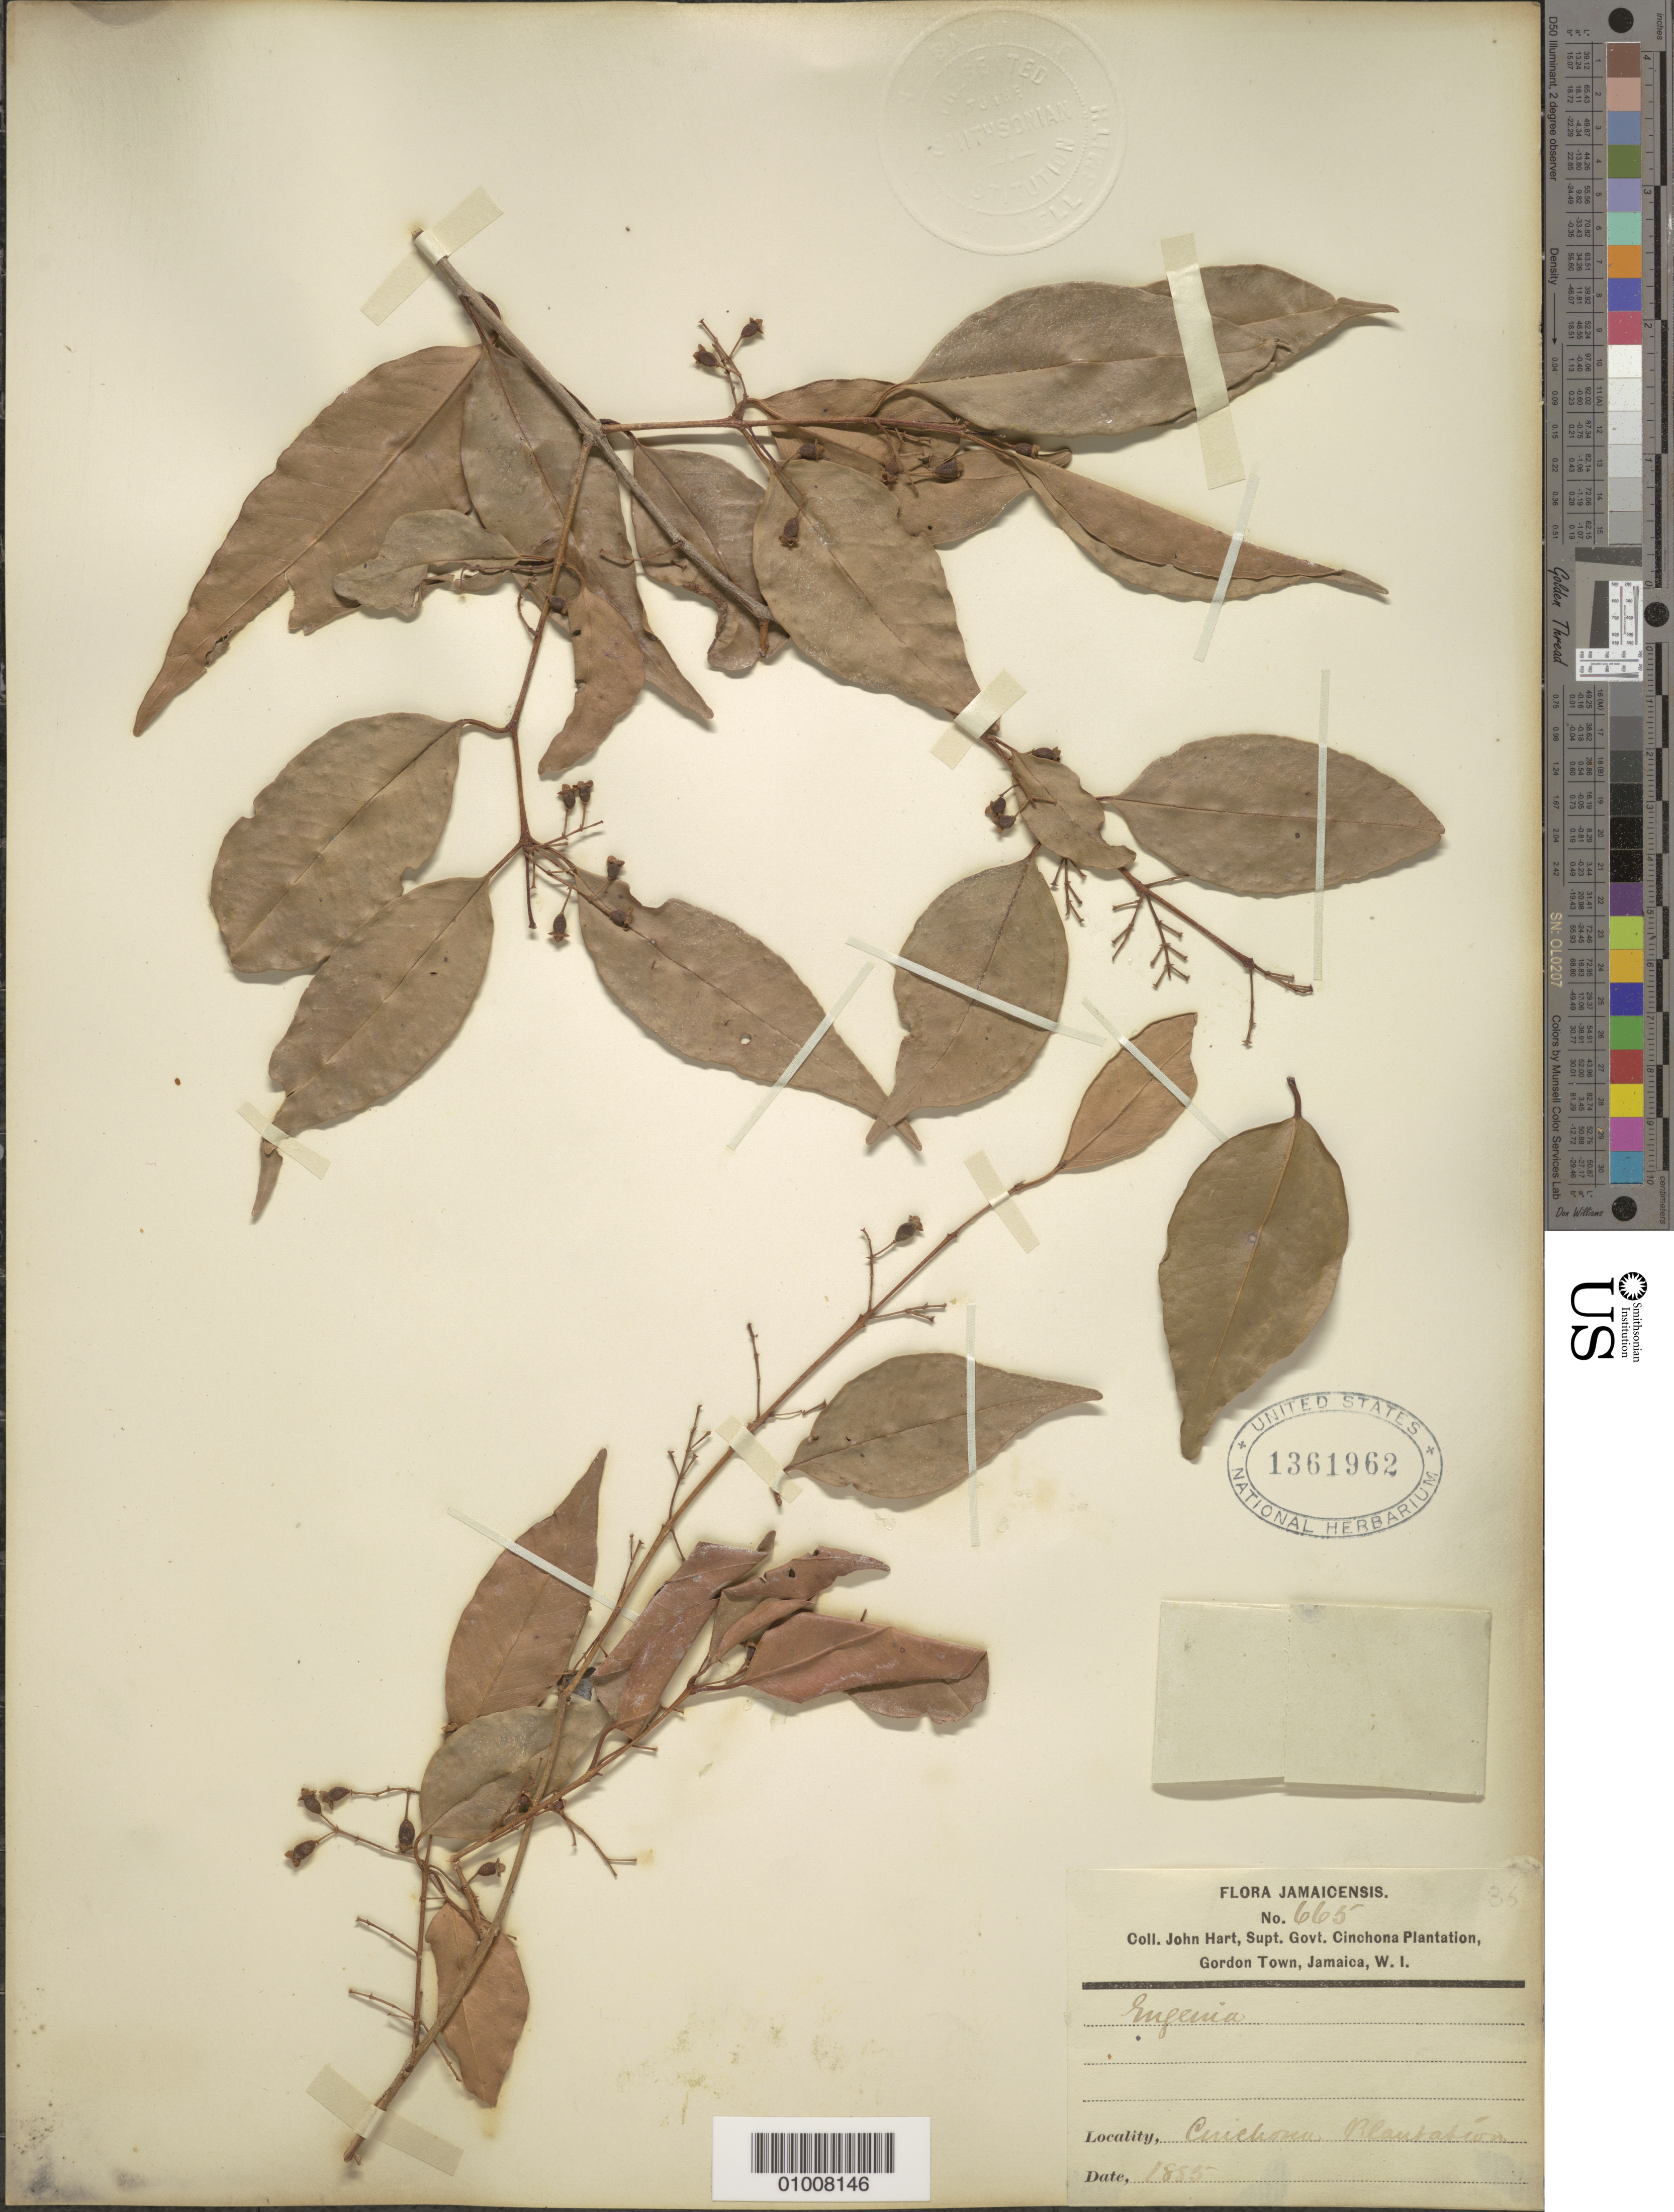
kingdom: Plantae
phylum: Tracheophyta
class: Magnoliopsida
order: Myrtales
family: Myrtaceae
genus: Eugenia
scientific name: Eugenia harrisii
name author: Krug & Urb.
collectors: J. Hart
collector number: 665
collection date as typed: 1885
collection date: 1885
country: Jamaica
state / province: Saint Andrew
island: Jamaica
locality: Cinchona Plantation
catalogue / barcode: US 1361962